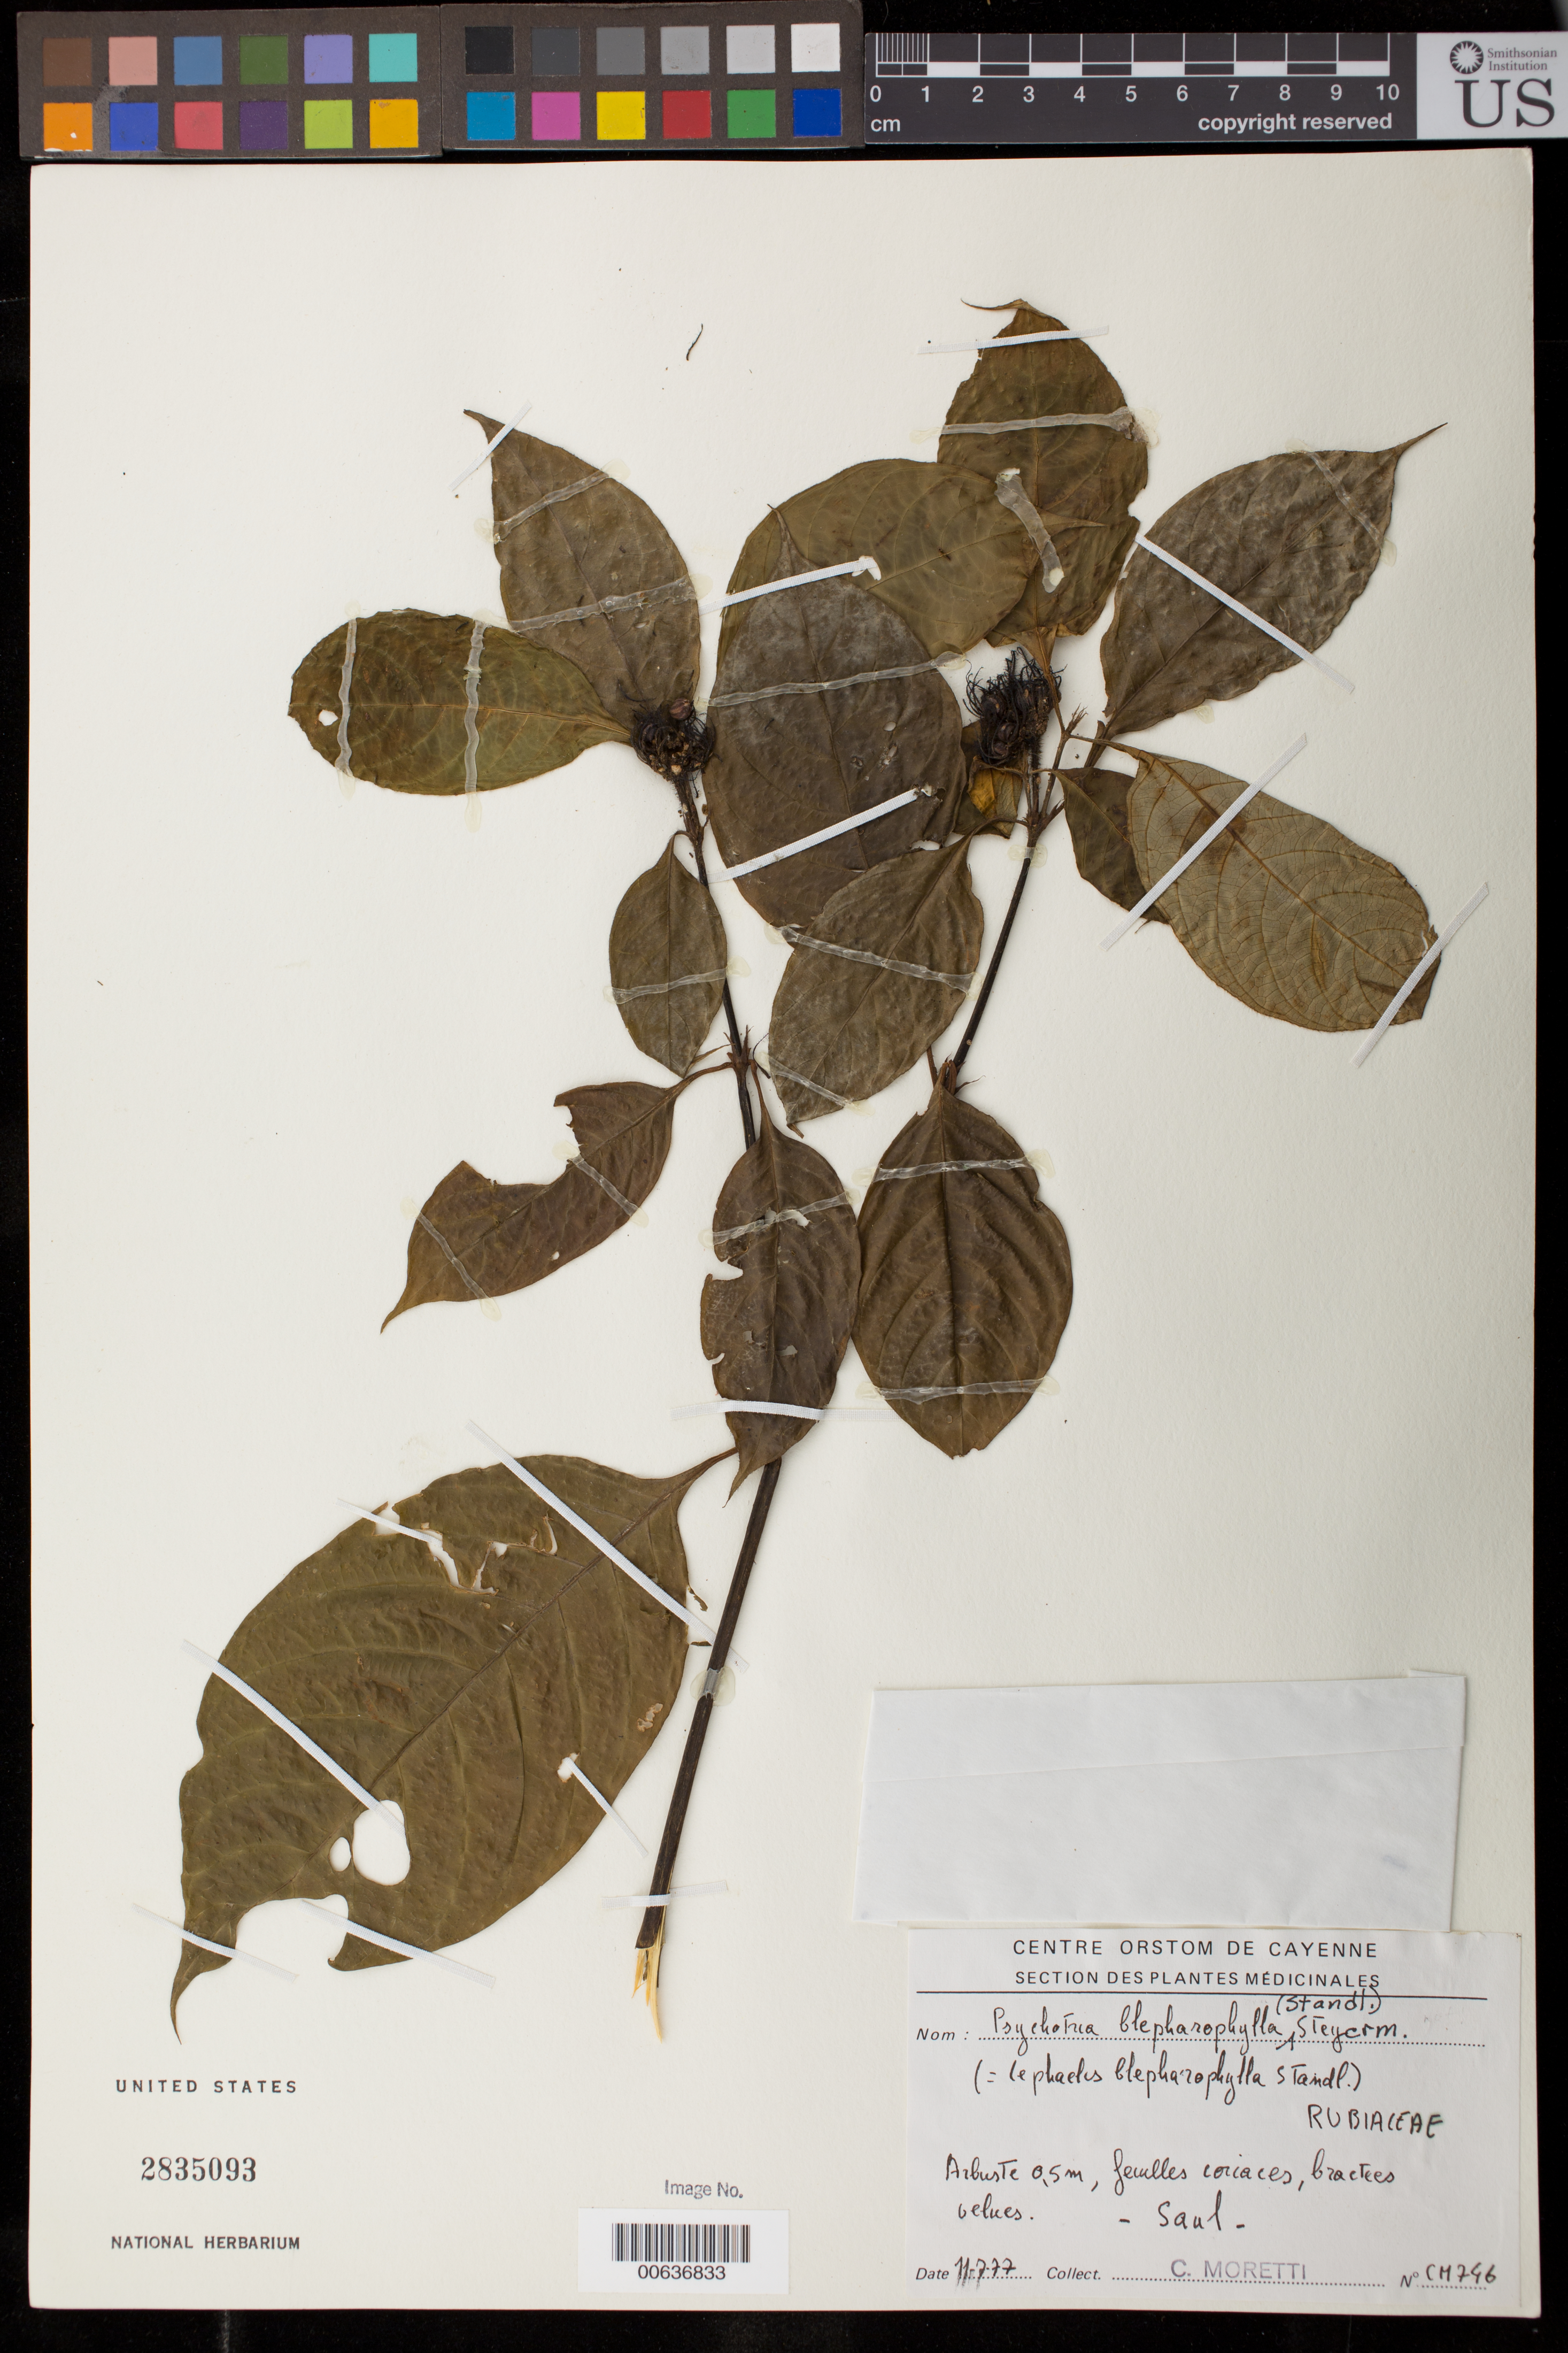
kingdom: Plantae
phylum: Tracheophyta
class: Magnoliopsida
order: Gentianales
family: Rubiaceae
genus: Palicourea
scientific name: Palicourea glabra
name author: (Aubl.) Delprete & J.H. Kirkbr.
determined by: Kirkbride, J. H., Jr.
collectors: C. Moretti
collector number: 746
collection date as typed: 11-Jul-77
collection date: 1977-07-11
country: French Guiana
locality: Saül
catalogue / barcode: US 2835093